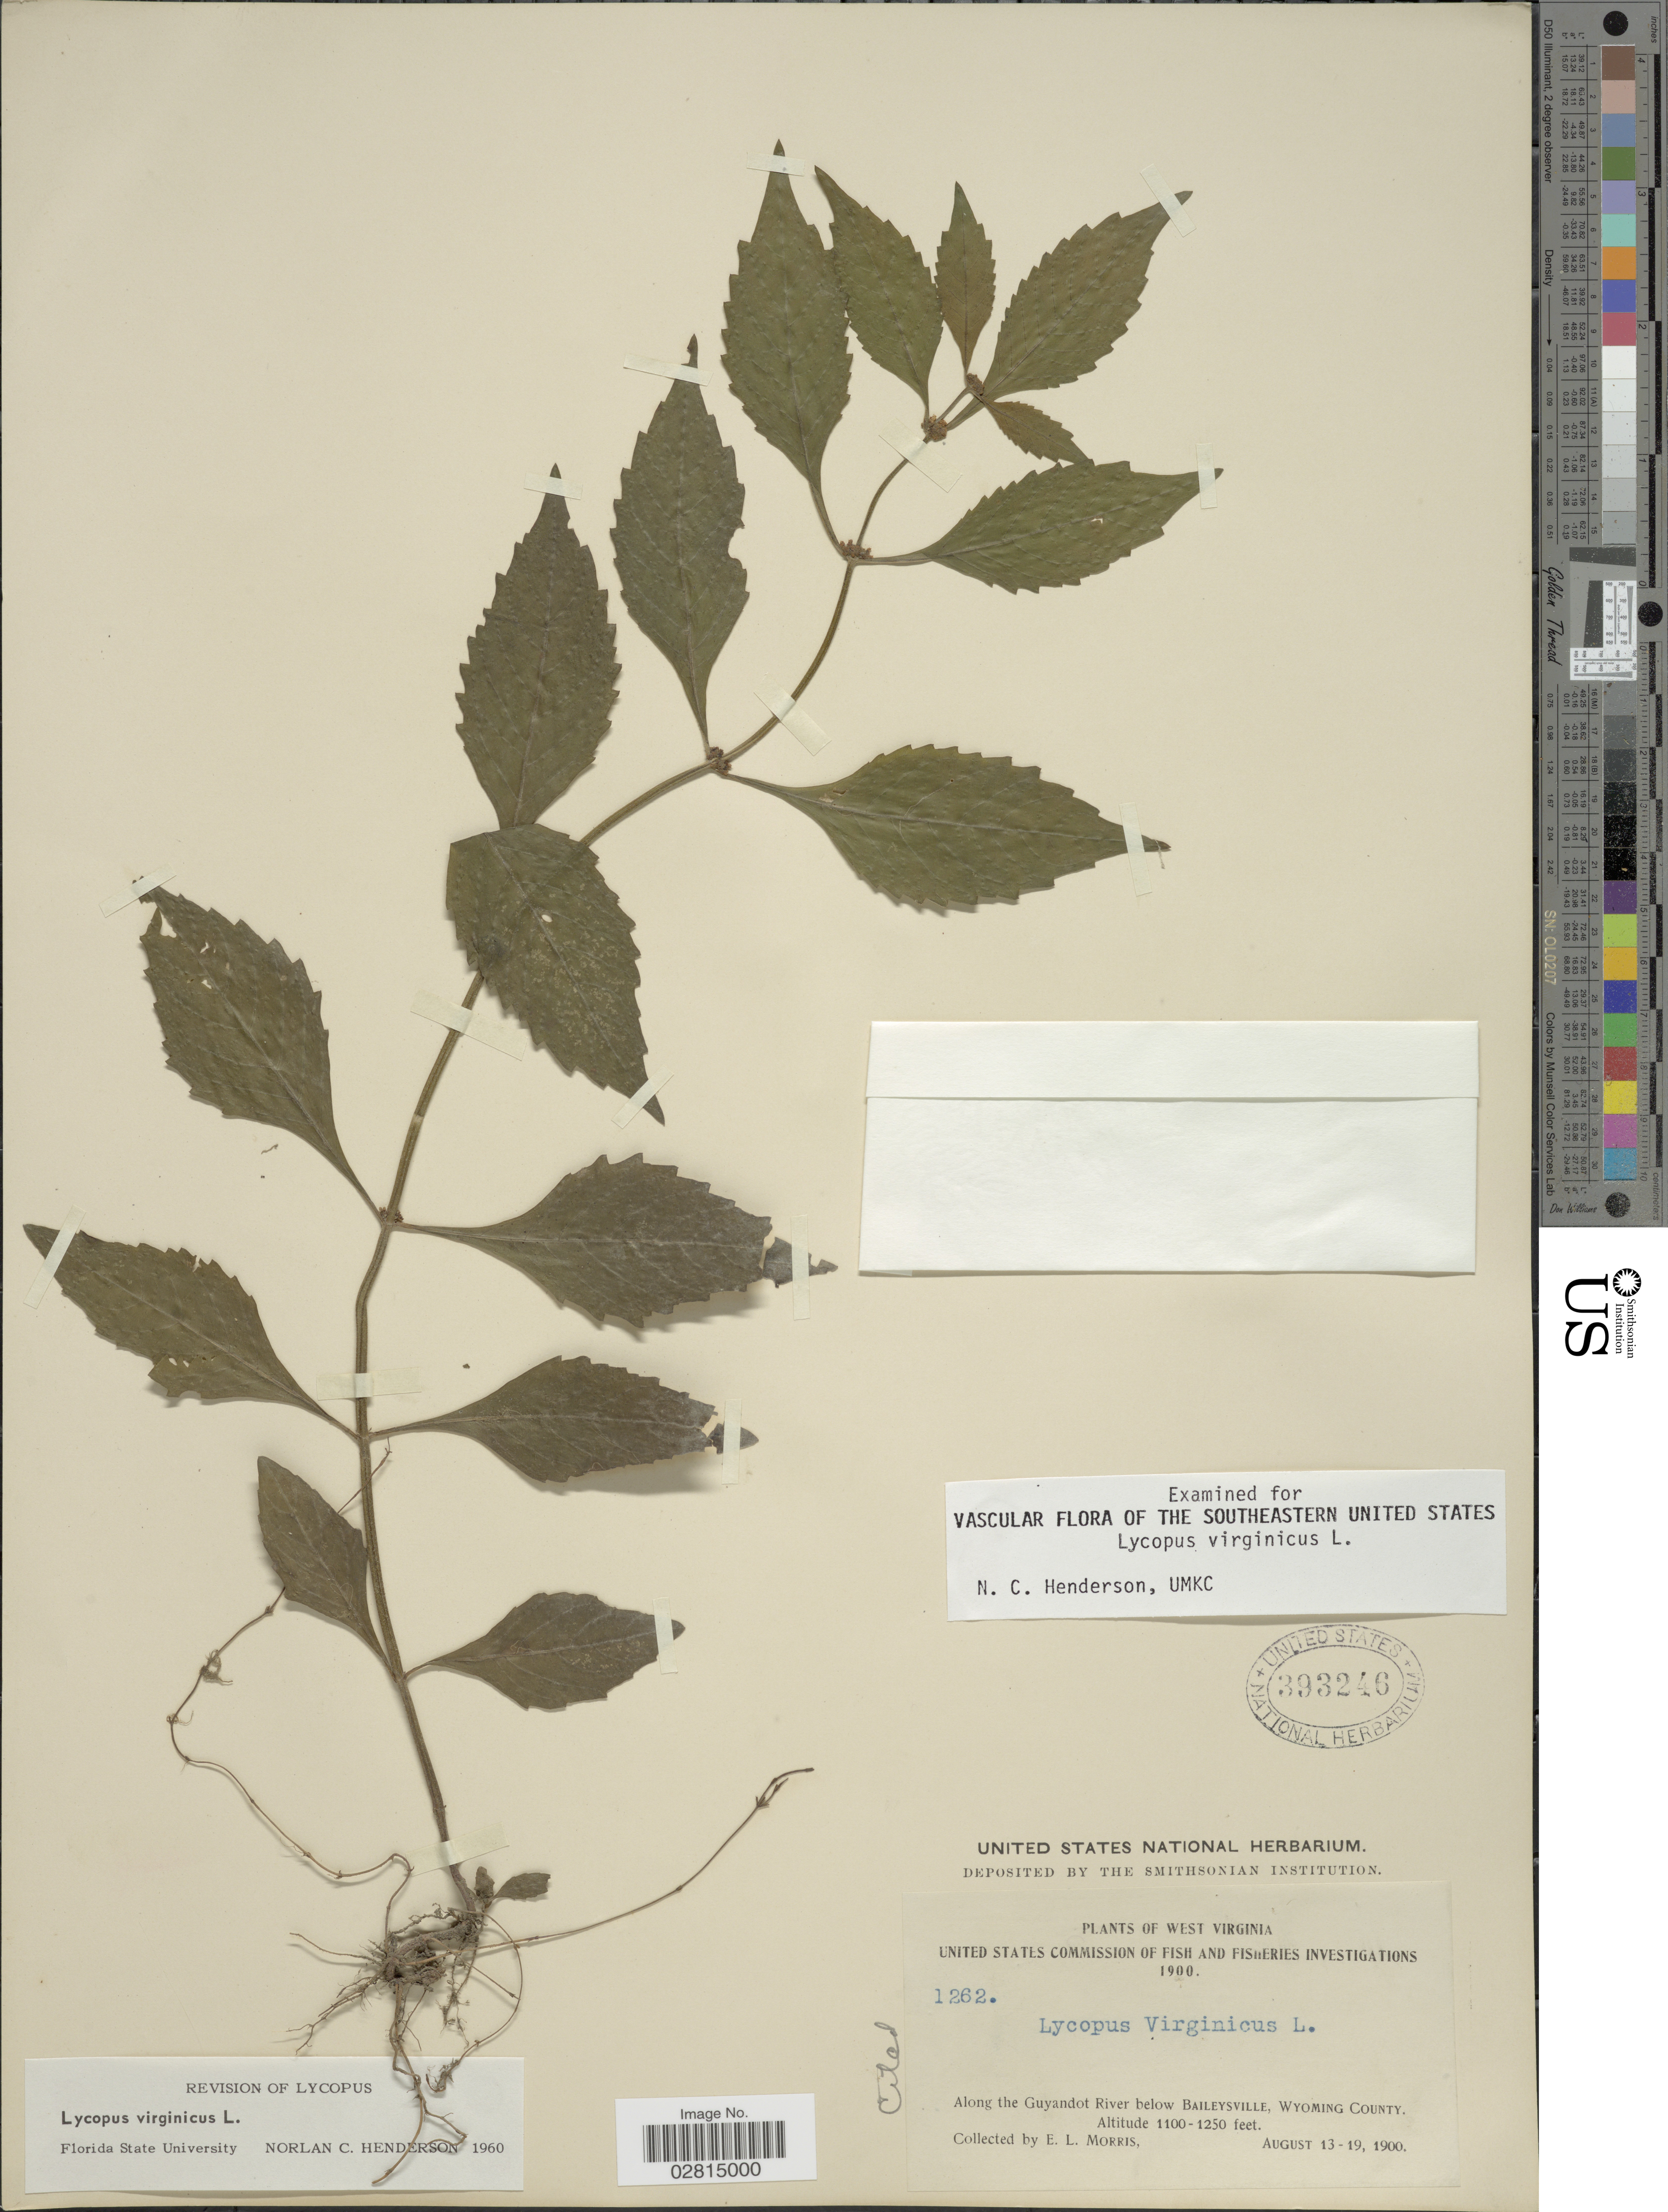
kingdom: Plantae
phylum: Tracheophyta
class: Magnoliopsida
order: Lamiales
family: Lamiaceae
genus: Lycopus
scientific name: Lycopus virginicus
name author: L.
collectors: E. Morris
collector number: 1262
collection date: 1900-08-13/1900-08-19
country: United States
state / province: West Virginia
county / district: Wyoming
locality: Along the Guyandot River below Baileysville, Wyoming County.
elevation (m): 335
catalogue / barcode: US 393246